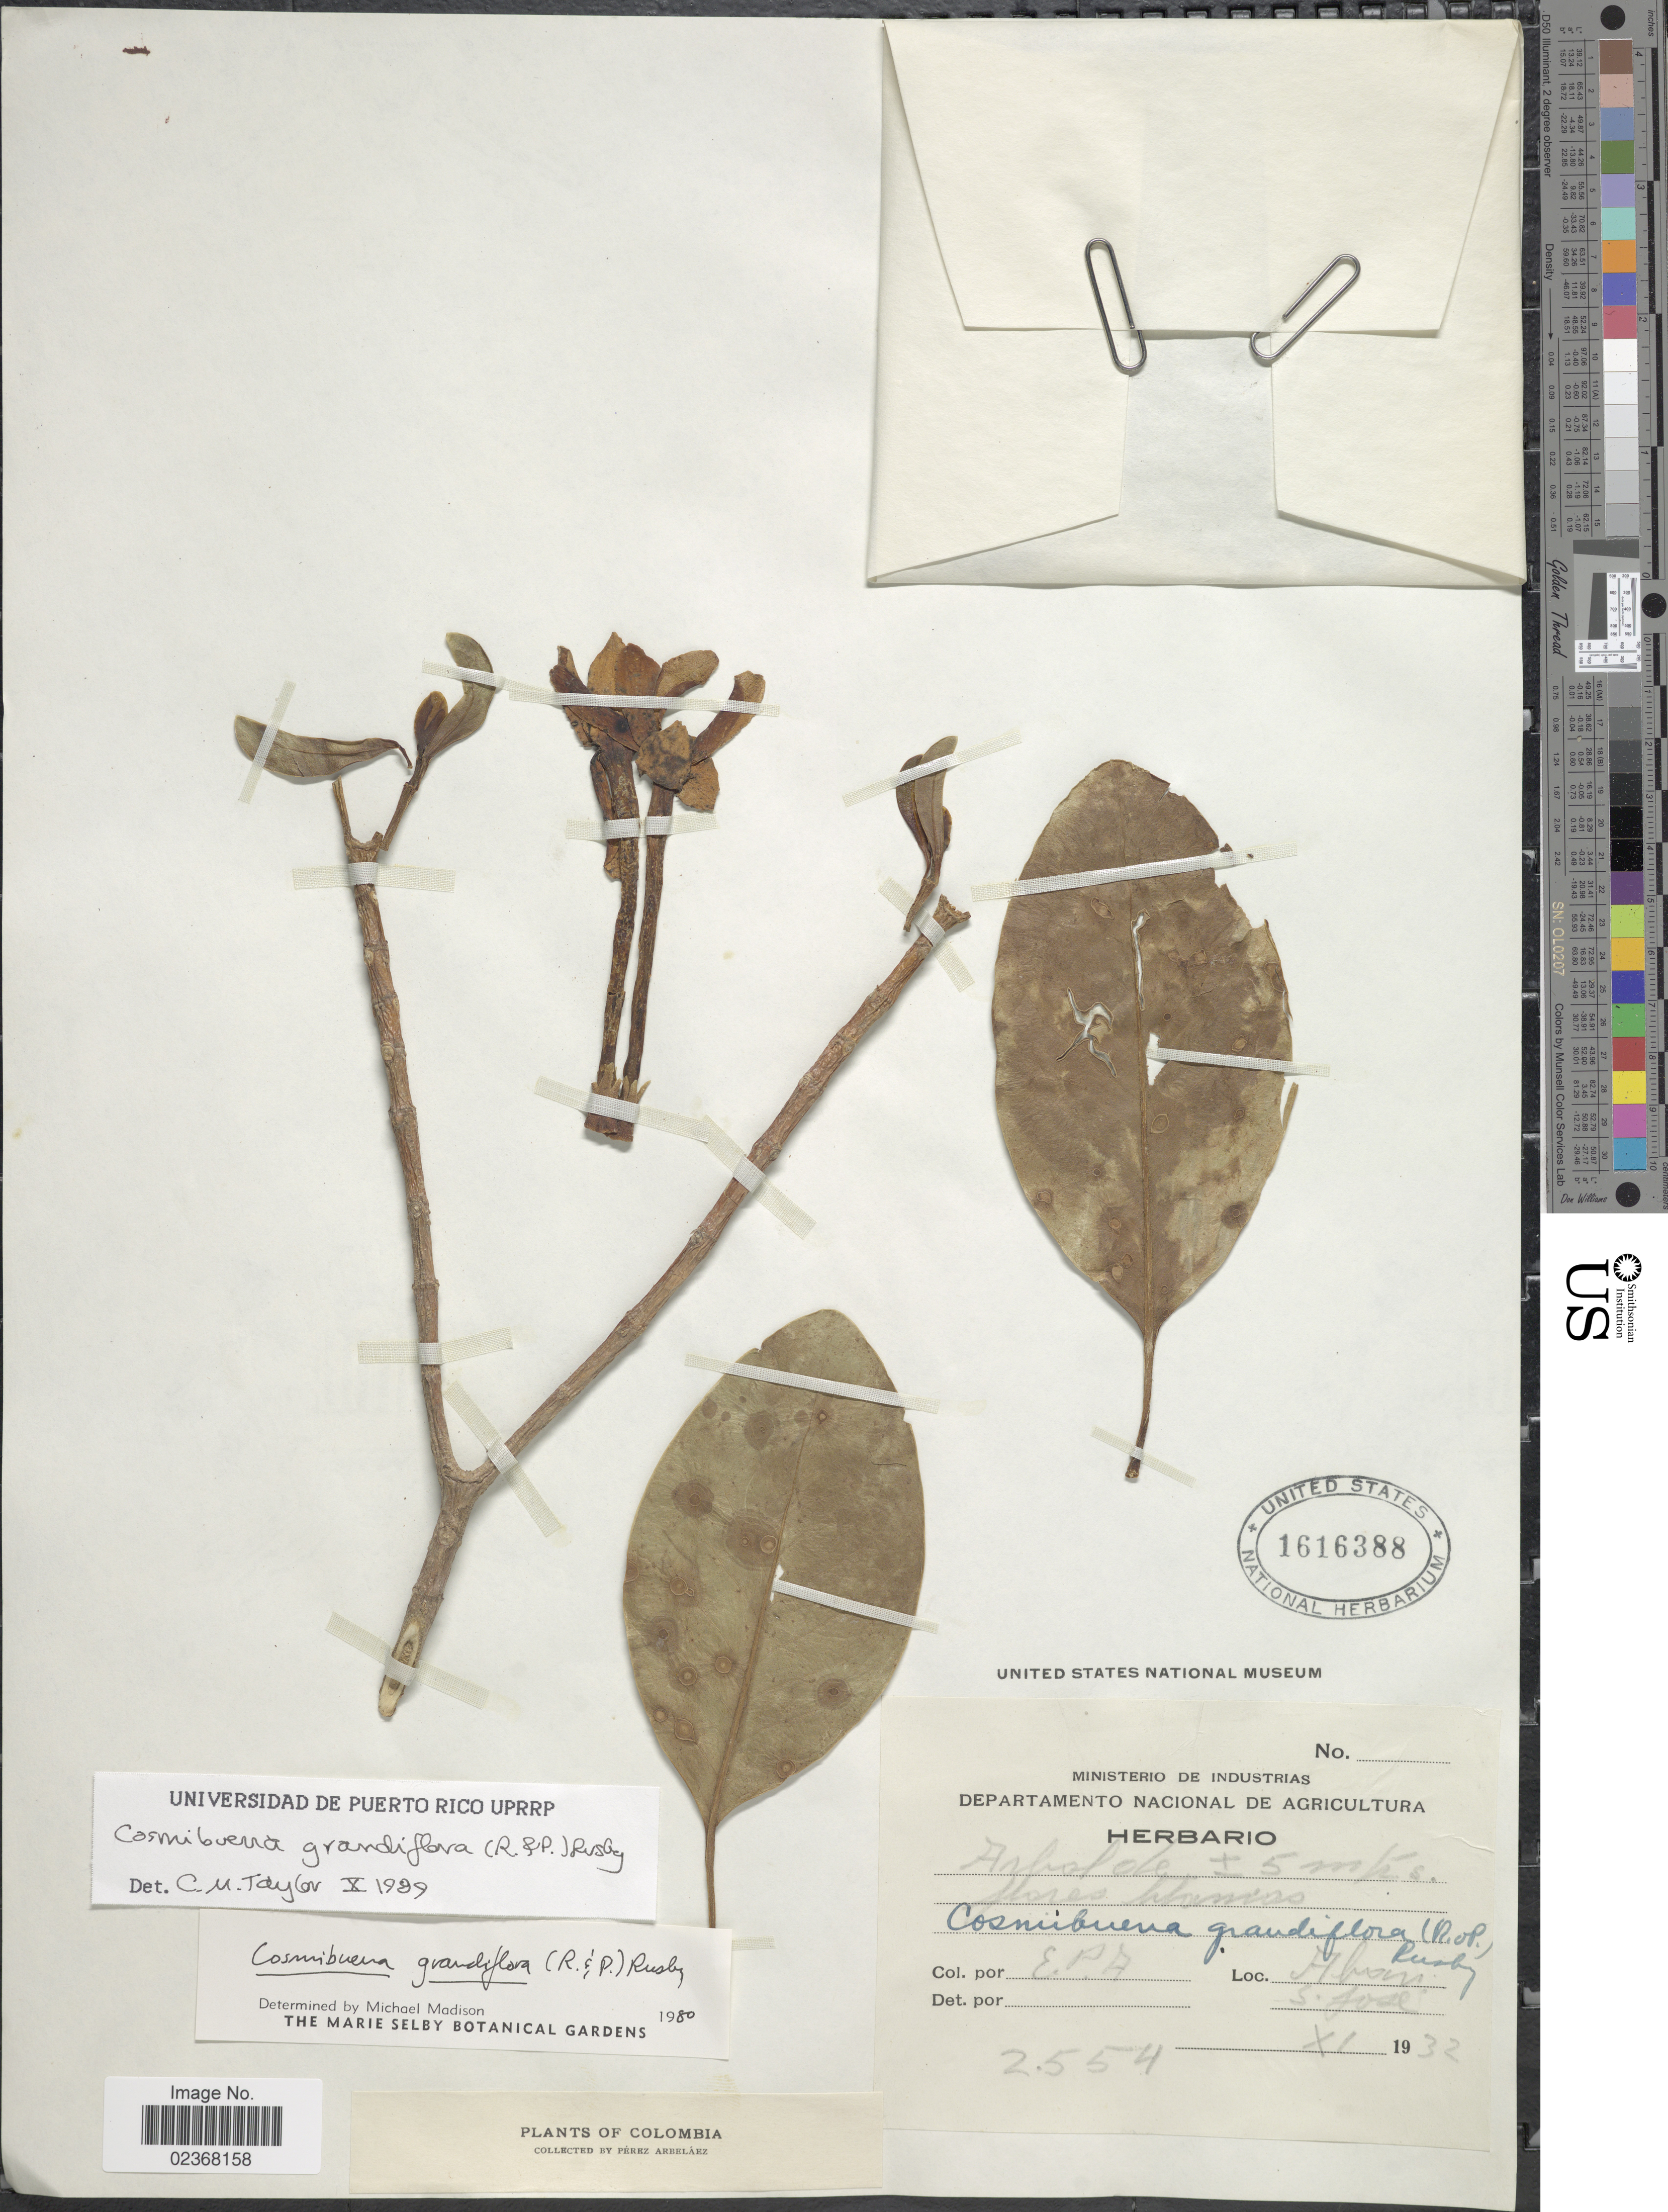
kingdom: Plantae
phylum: Tracheophyta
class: Magnoliopsida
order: Gentianales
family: Rubiaceae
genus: Cosmibuena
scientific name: Cosmibuena grandiflora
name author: (Rose & Pav.) Rusby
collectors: E. P. A.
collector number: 2554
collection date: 1932-11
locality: Abone, S. Jose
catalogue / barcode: US 1616388